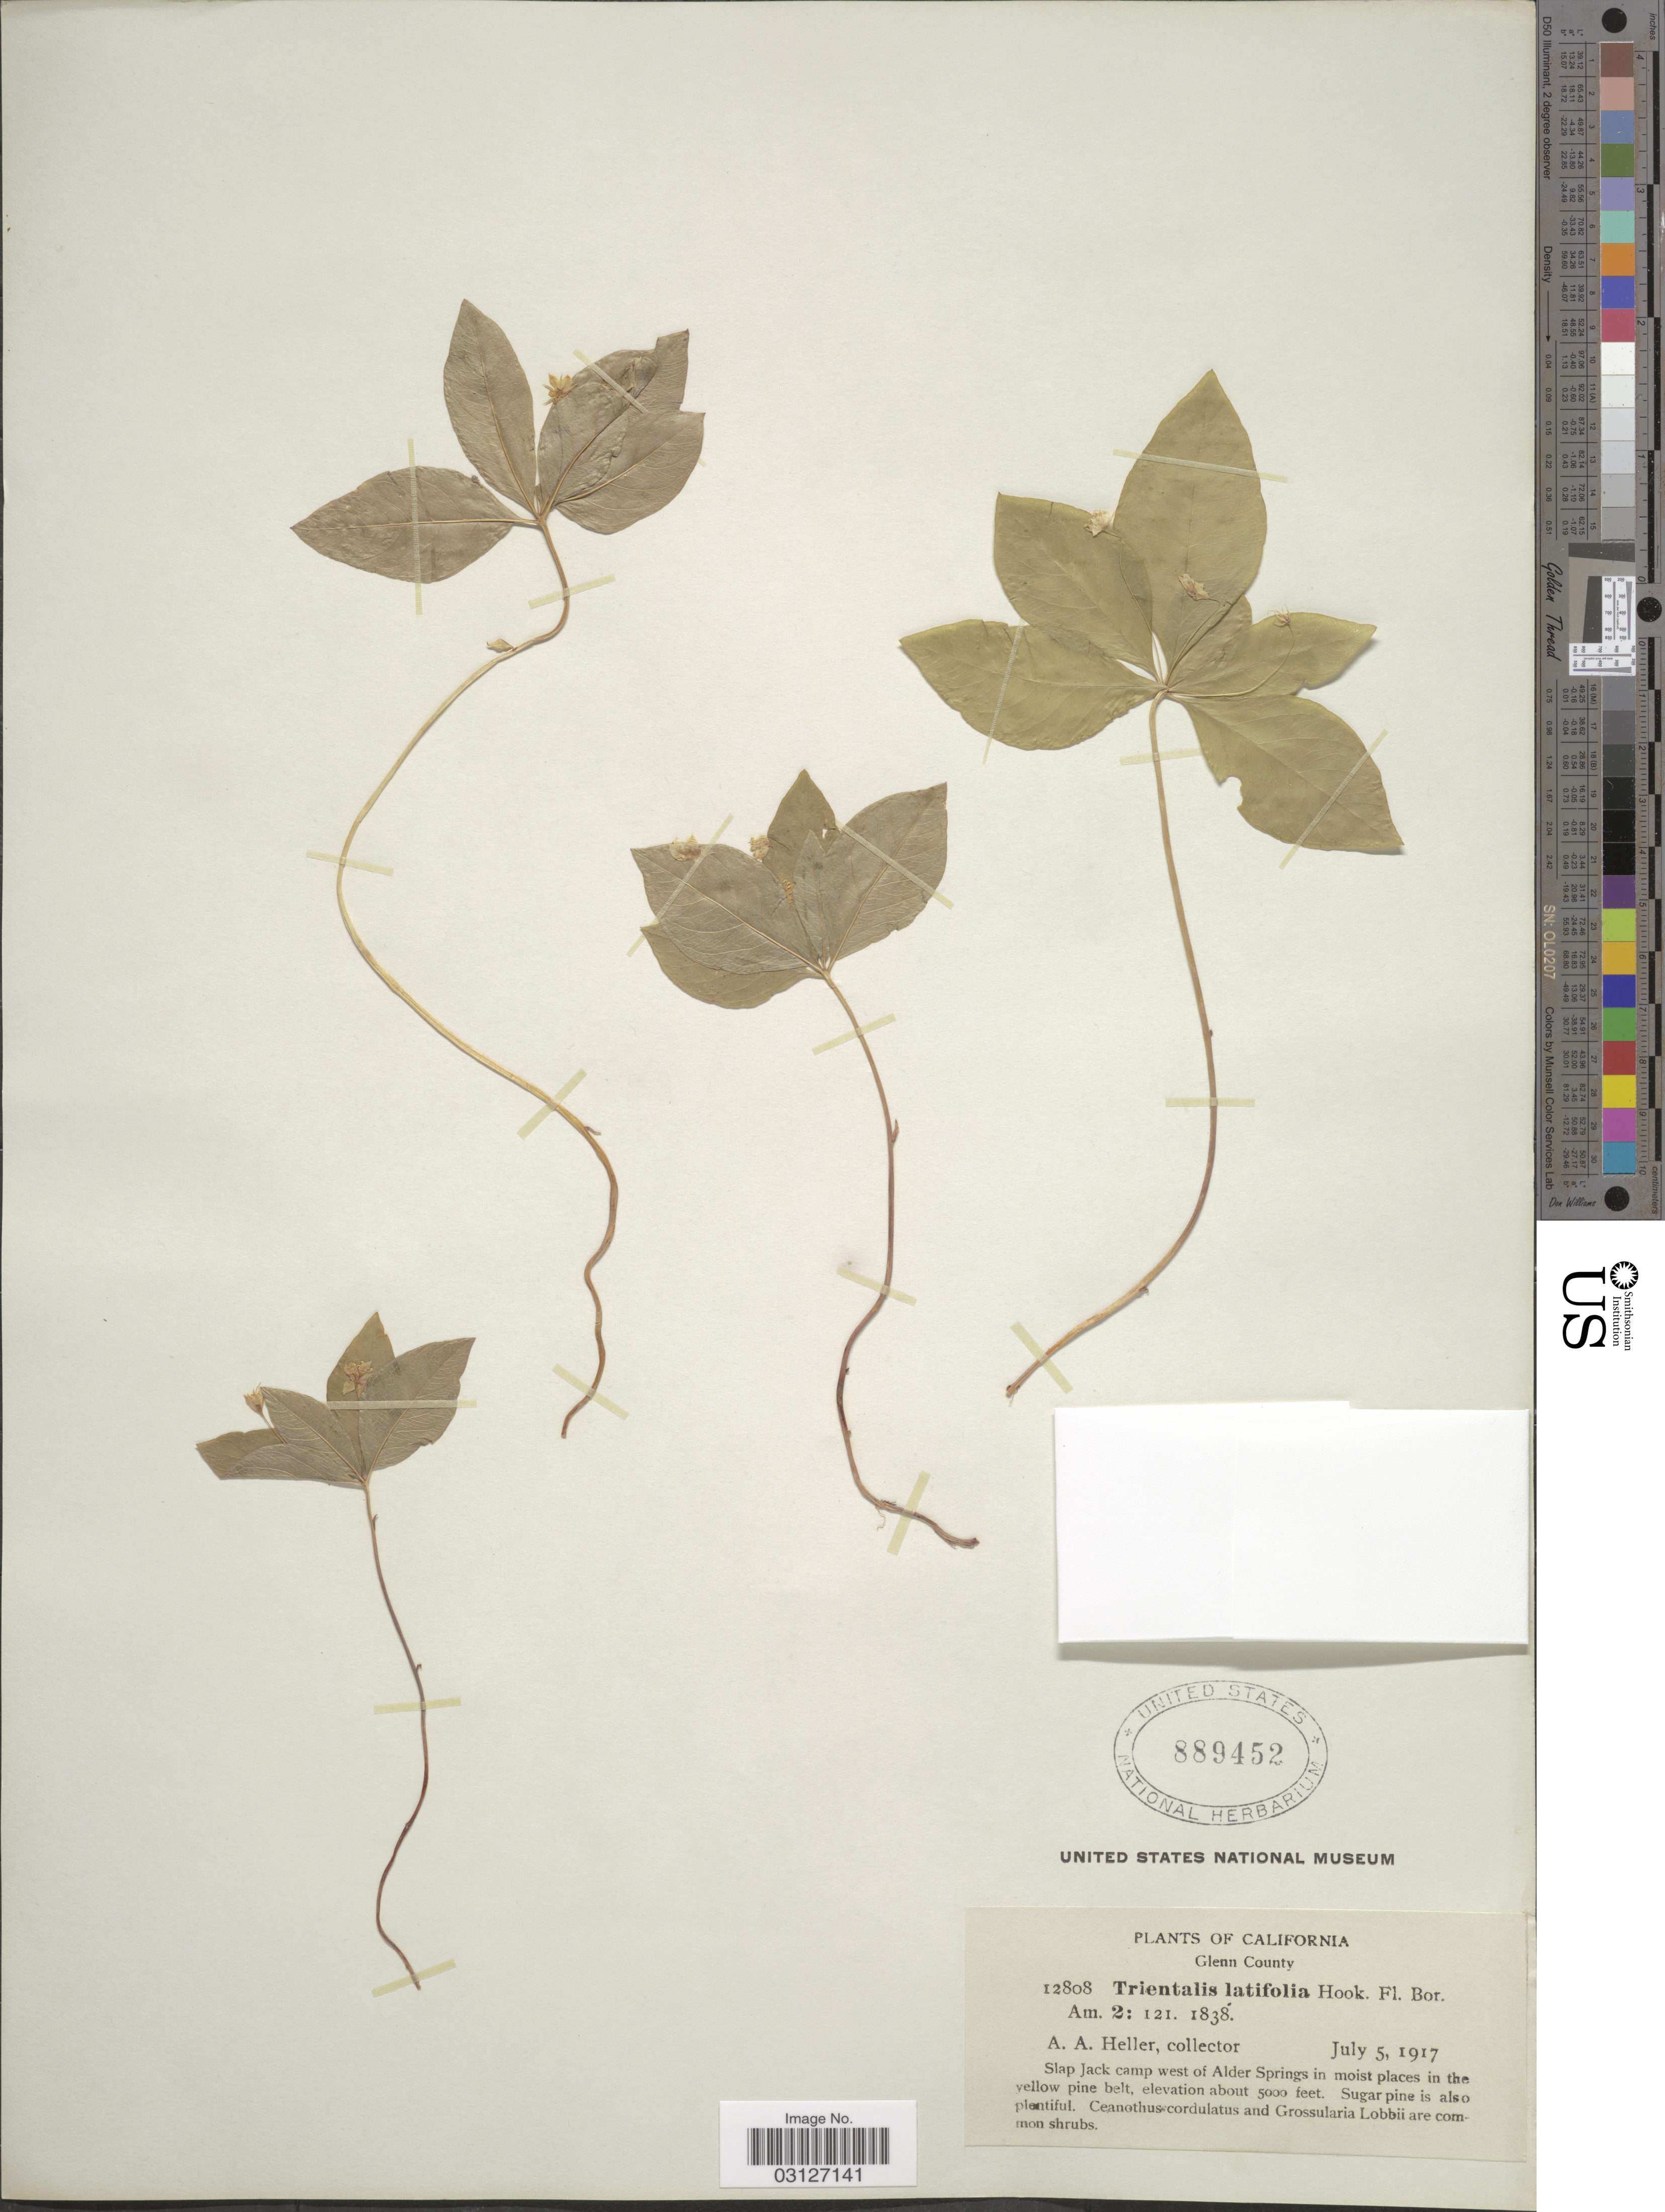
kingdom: Plantae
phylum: Tracheophyta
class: Magnoliopsida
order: Ericales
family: Primulaceae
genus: Trientalis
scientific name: Trientalis latifolia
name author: Hook.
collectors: A. A. Heller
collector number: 12808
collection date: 1917-07-05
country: United States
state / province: California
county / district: Glenn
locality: Glenn County, Slap Jack camp west of Alder Springs.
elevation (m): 1524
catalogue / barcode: US 889452